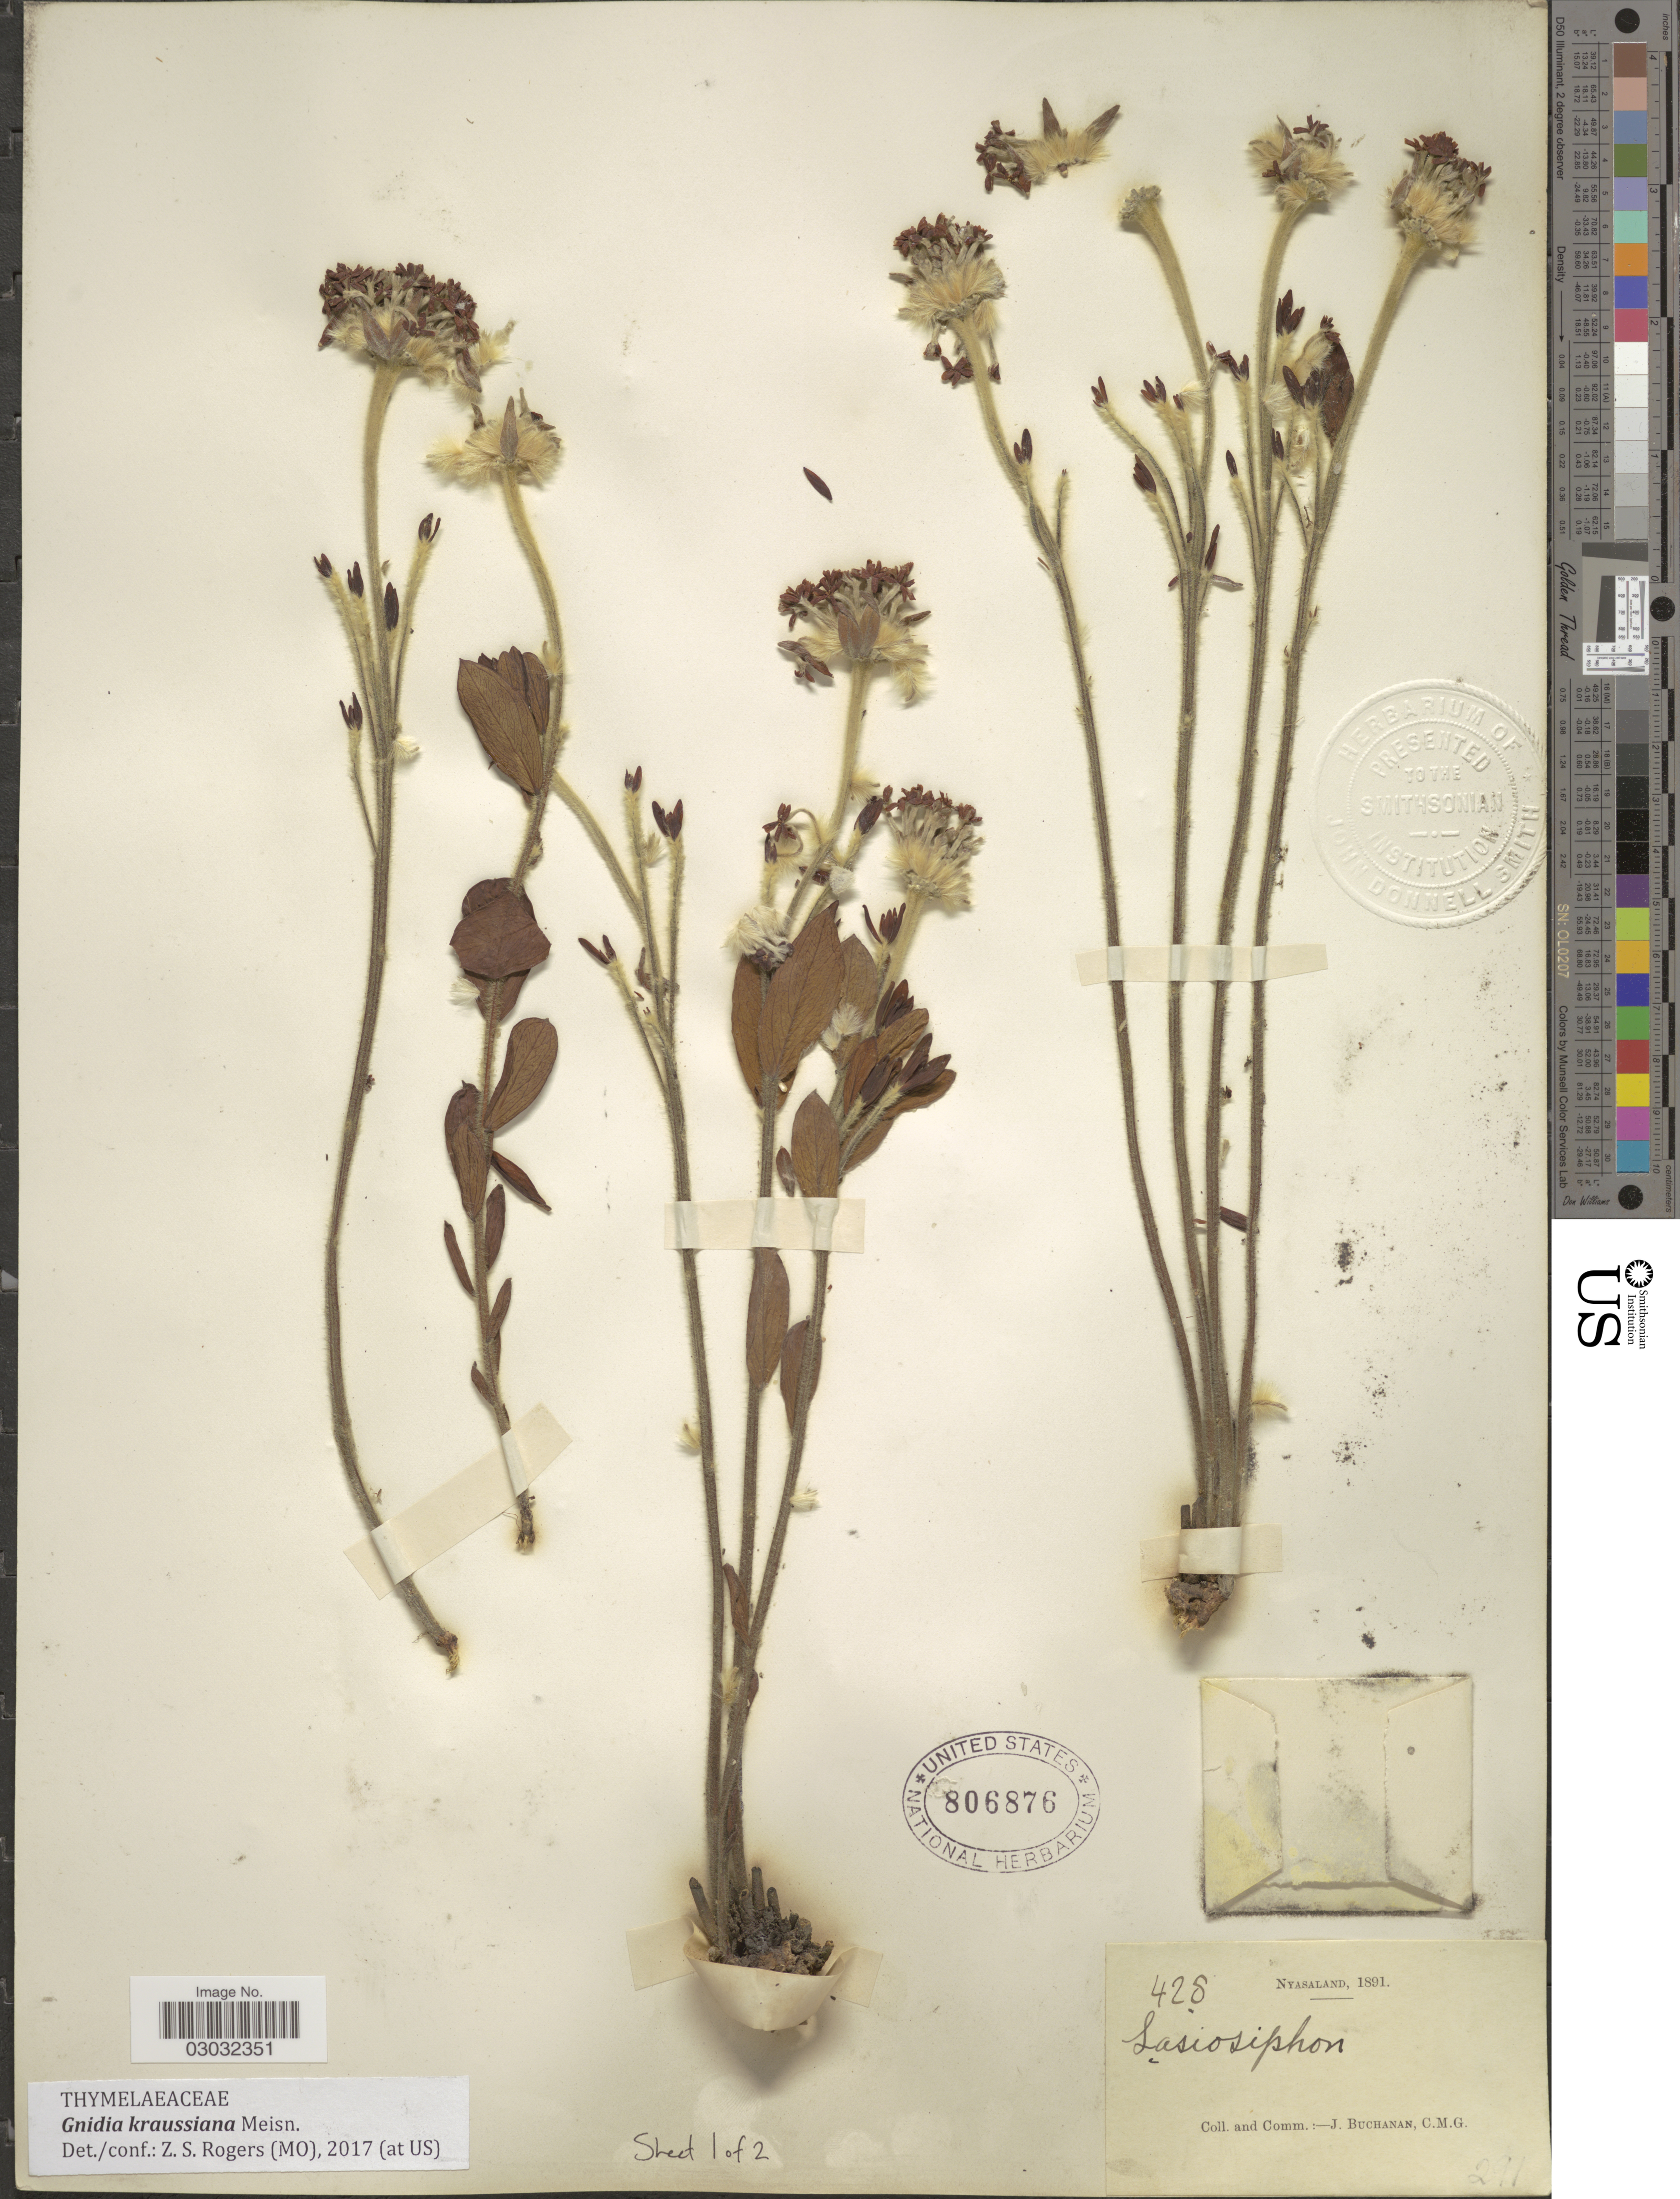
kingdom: Plantae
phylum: Tracheophyta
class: Magnoliopsida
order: Malvales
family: Thymelaeaceae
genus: Lasiosiphon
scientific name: Lasiosiphon kraussianus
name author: (Meisn.) Meisn.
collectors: J. Buchanan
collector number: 428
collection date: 1891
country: Malawi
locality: Nyasaland.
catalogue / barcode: US 806876